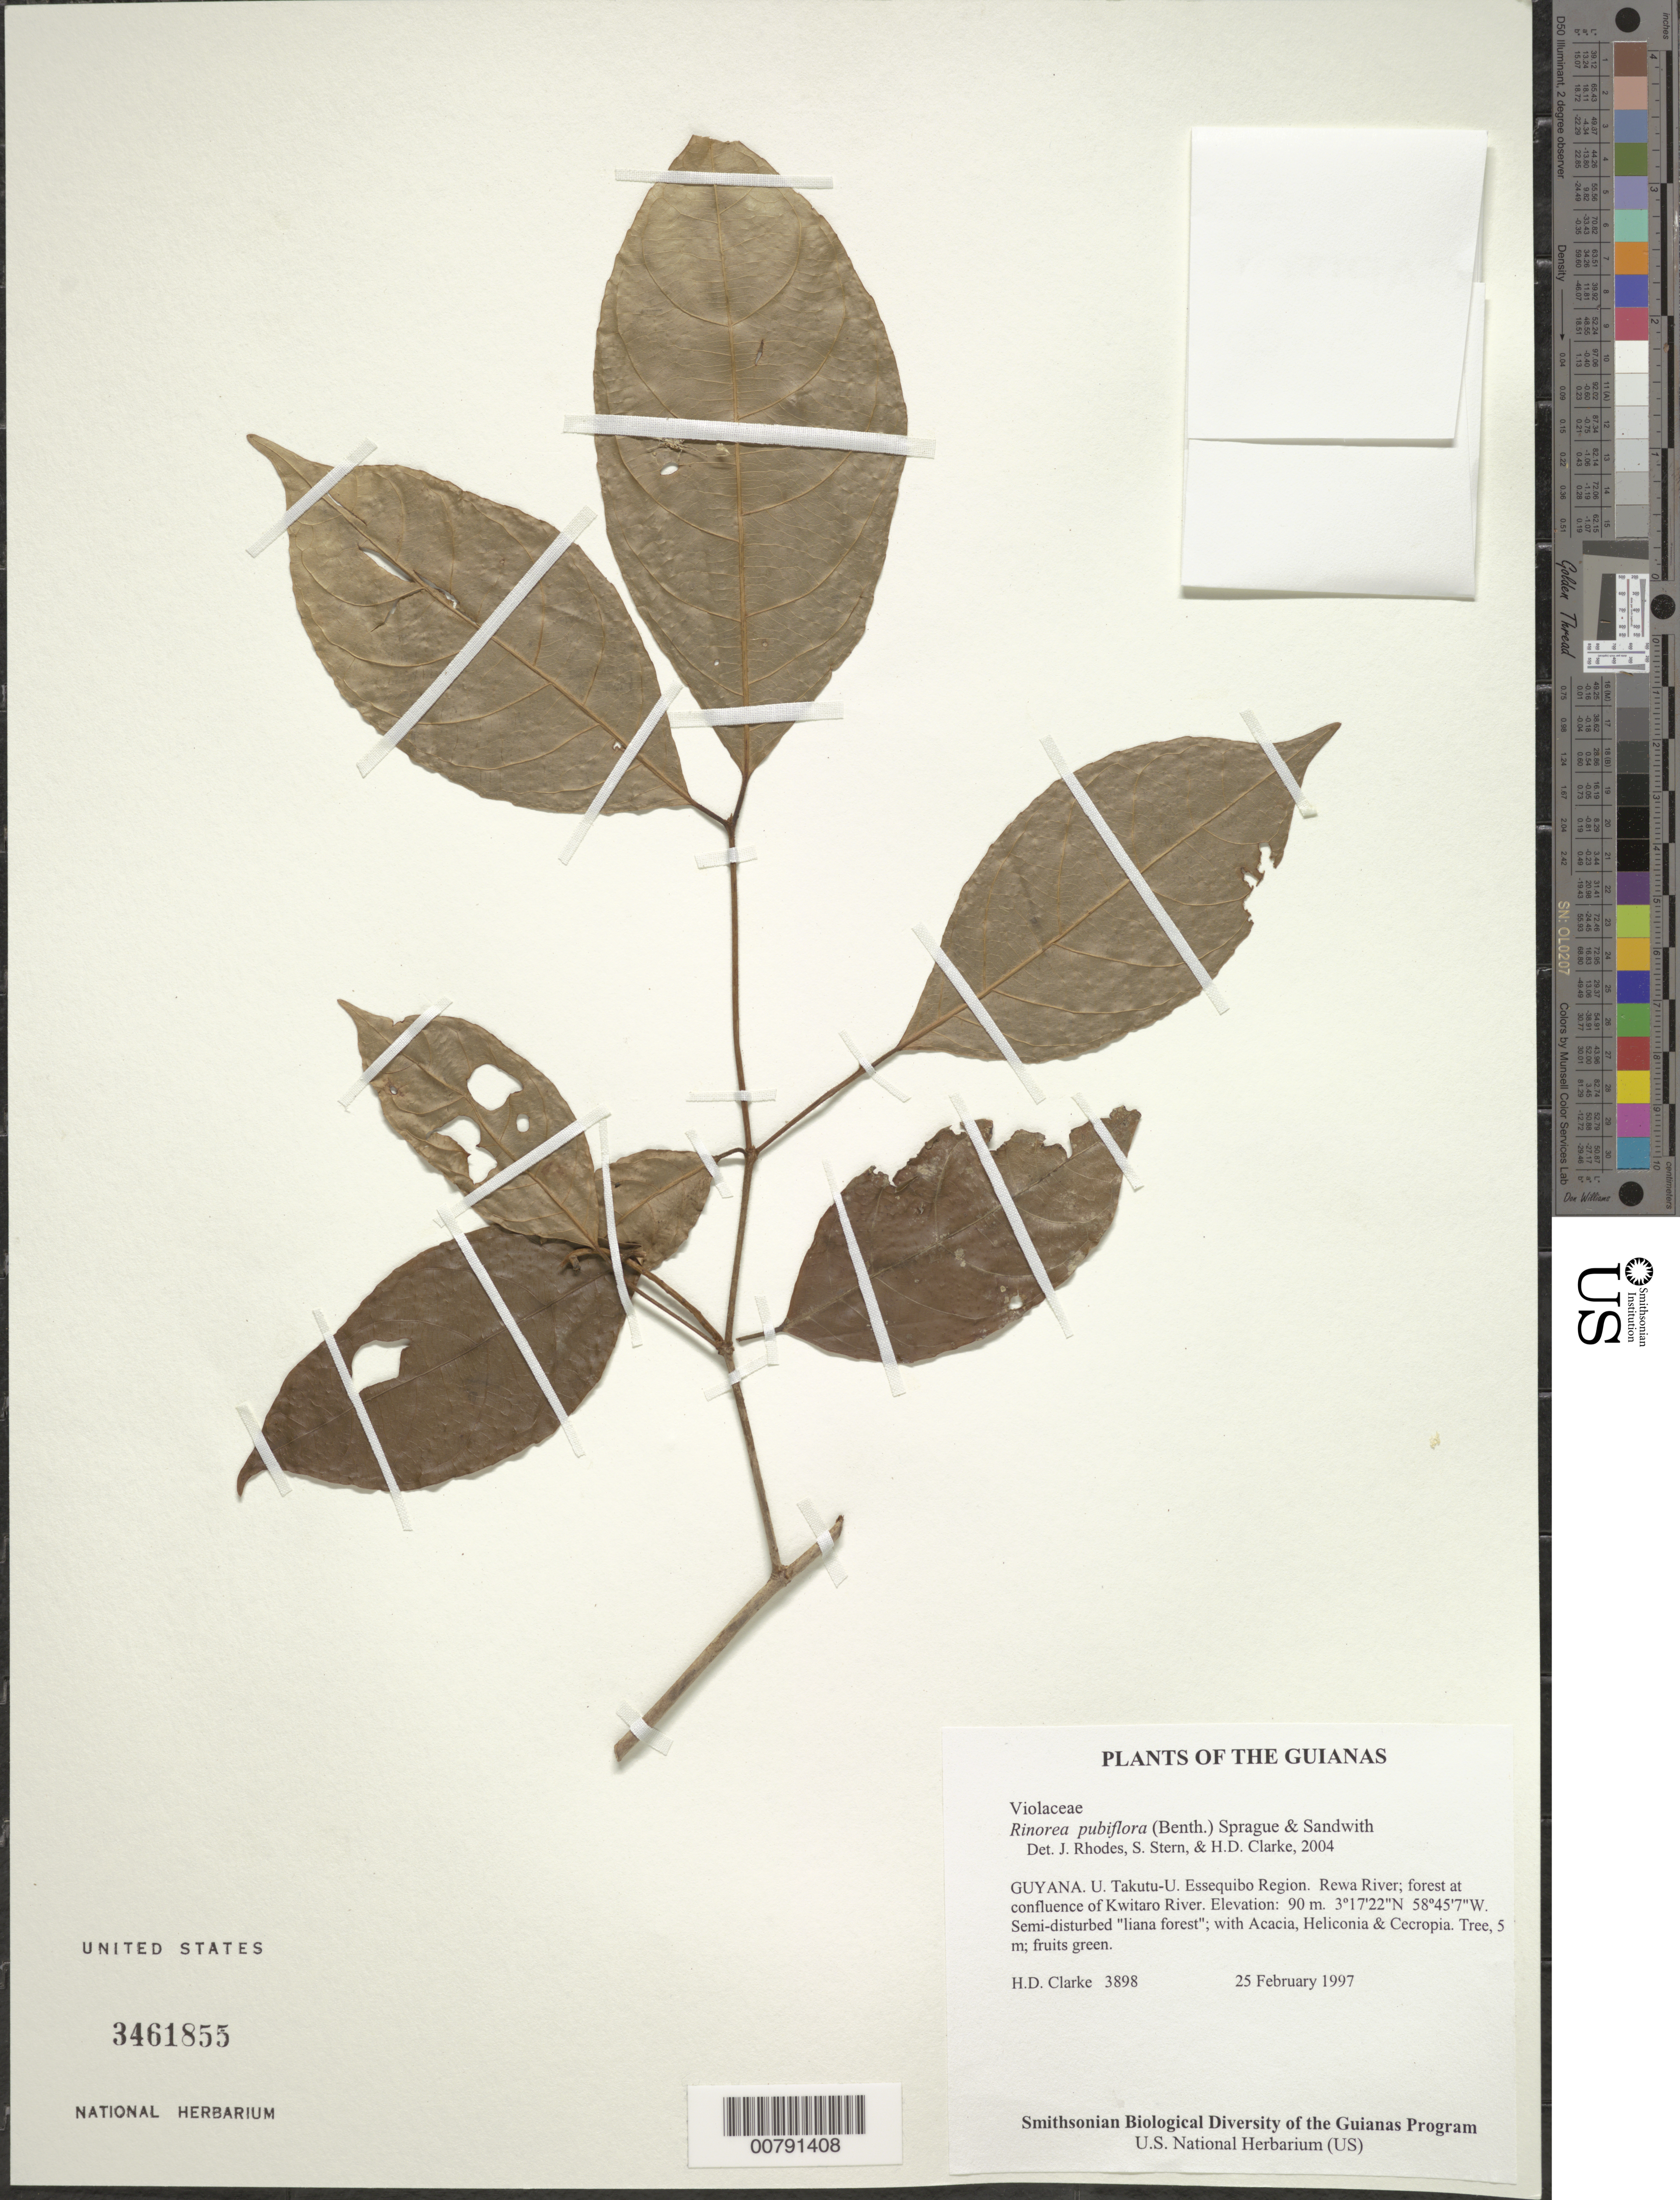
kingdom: Plantae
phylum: Tracheophyta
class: Magnoliopsida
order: Malpighiales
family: Violaceae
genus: Rinorea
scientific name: Rinorea pubiflora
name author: (Benth.) Sprague & Sandwith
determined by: Clarke, H. D.; Rhodes, J.; Stern, S. R.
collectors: H. D. Clarke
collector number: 3898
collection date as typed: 25 February 1997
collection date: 1997-02-25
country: Guyana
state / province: U. Takutu-U. Essequibo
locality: Rewa River; forest at confluence of Kwitaro River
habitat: Semi-disturbed "liana forest"; with Acacia, Heliconia & Cecropia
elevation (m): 90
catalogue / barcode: US 3461855